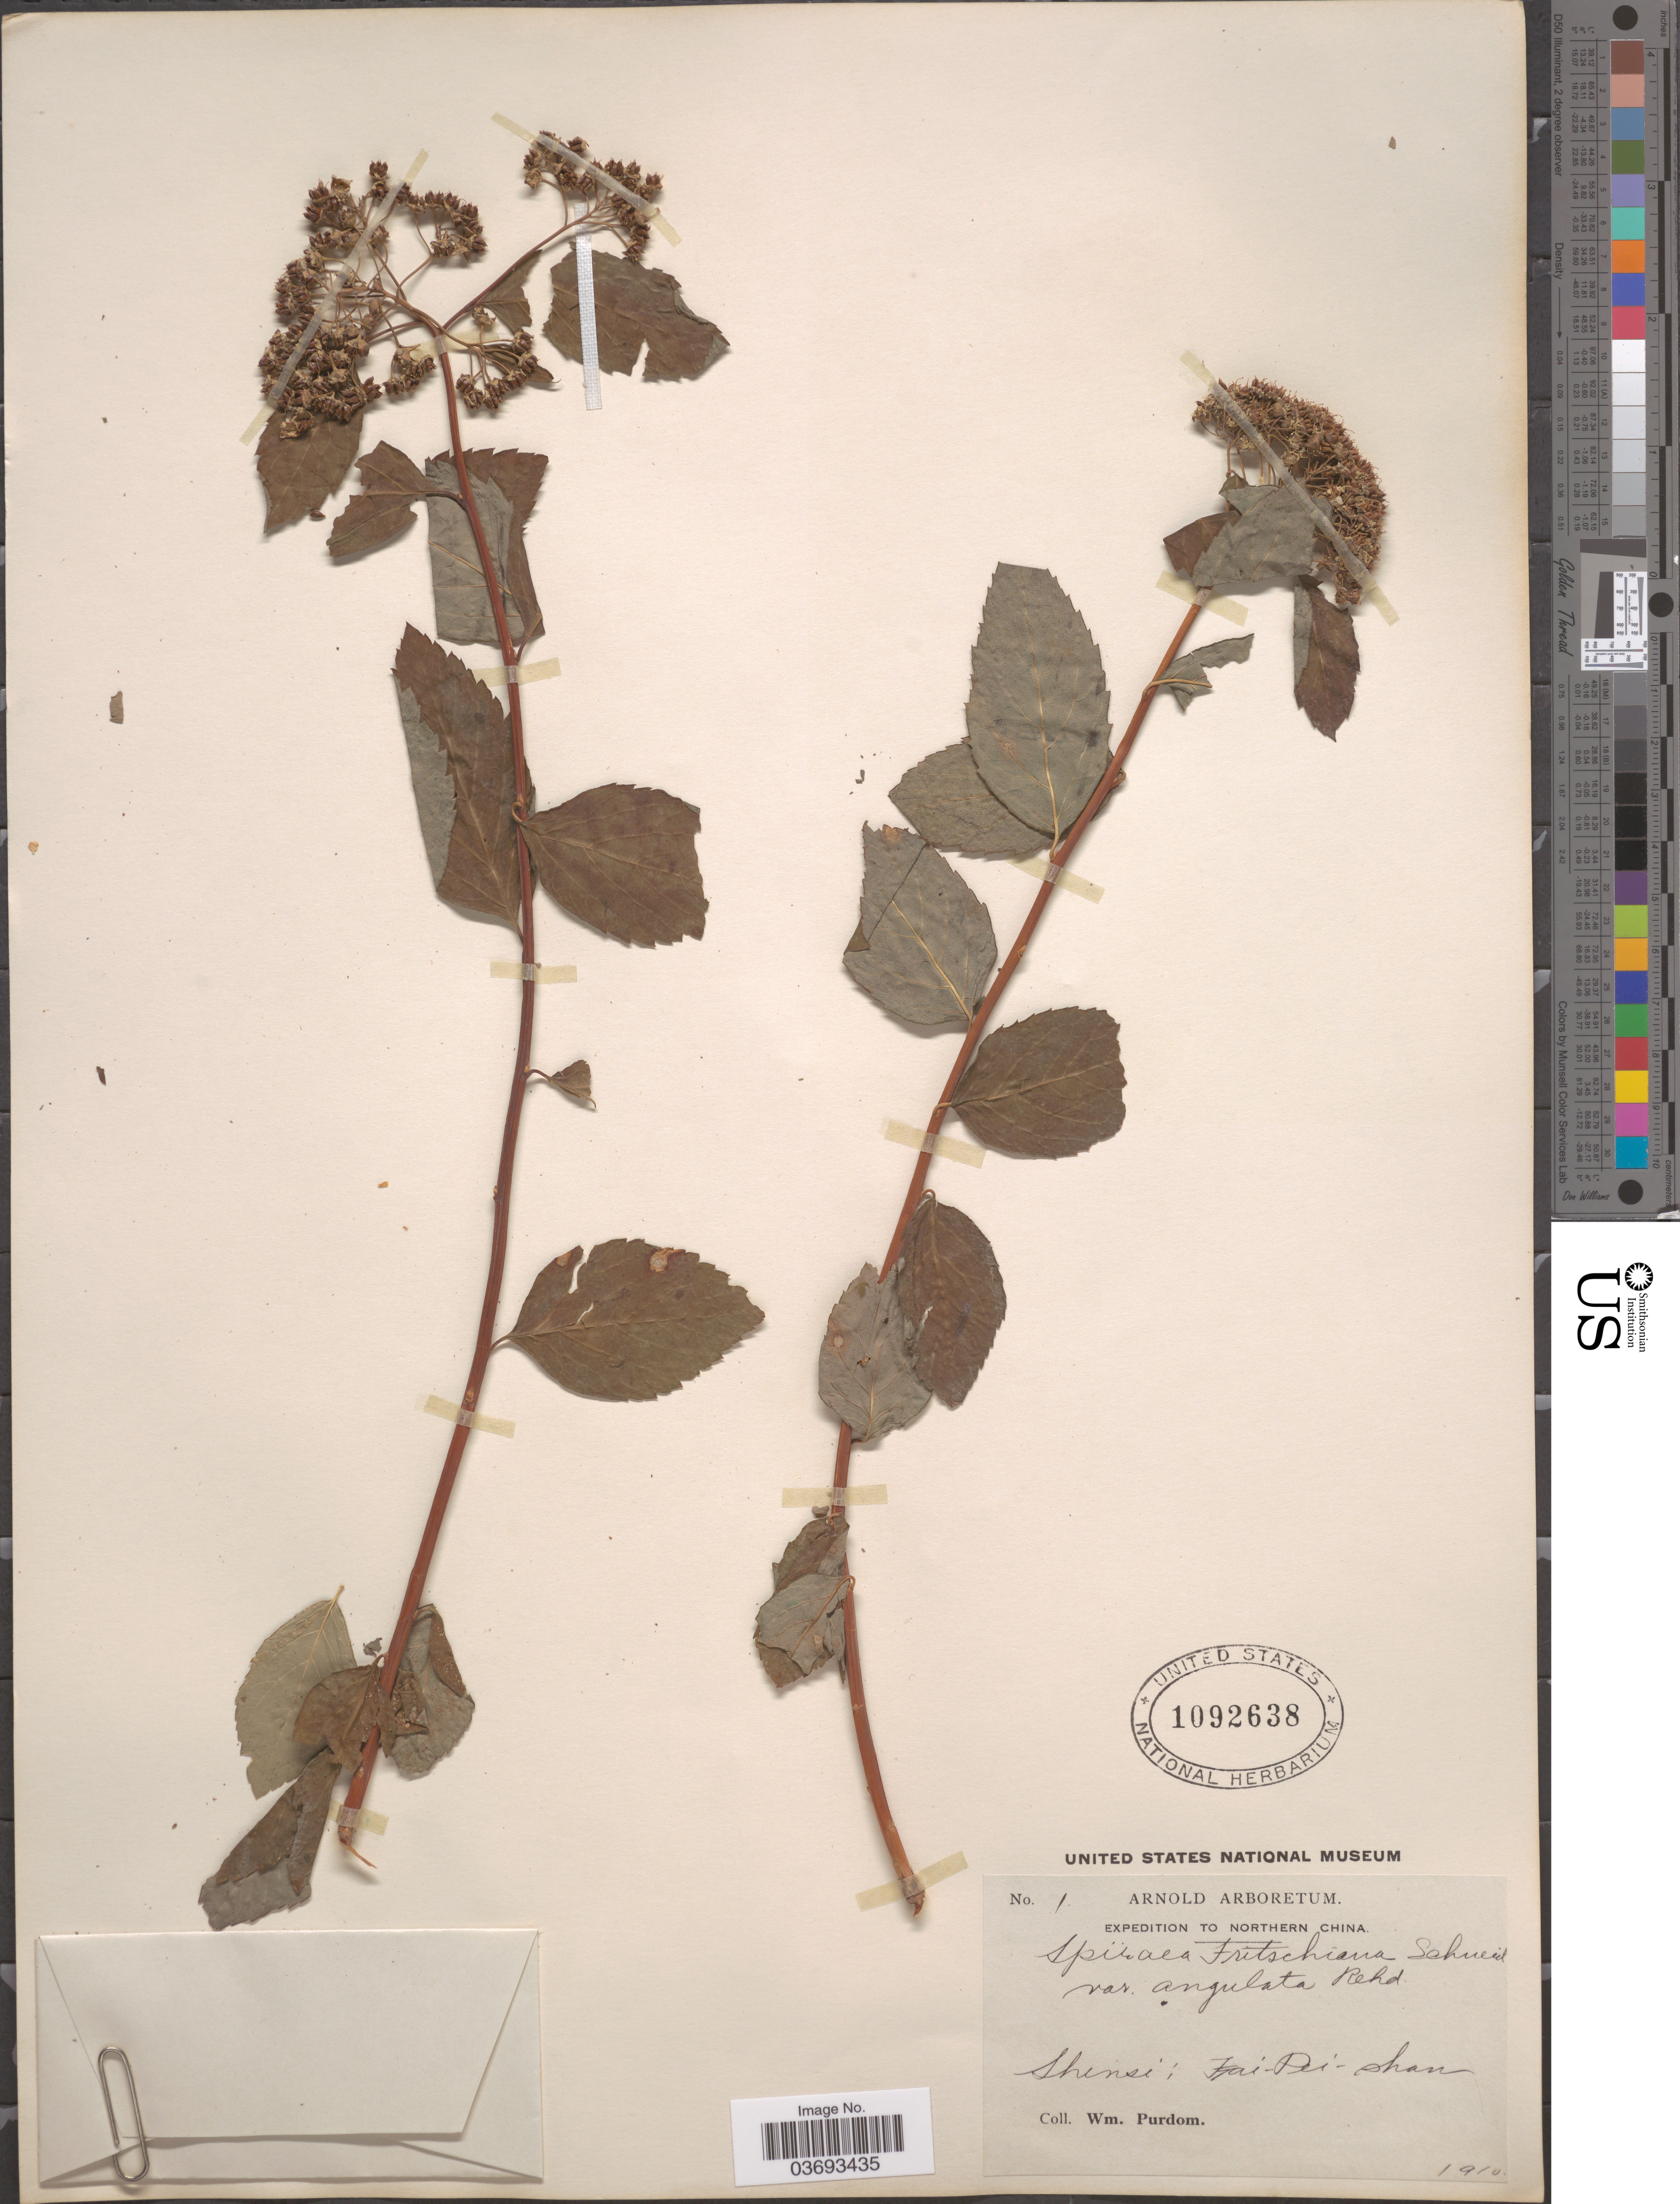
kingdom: Plantae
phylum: Tracheophyta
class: Magnoliopsida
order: Rosales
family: Rosaceae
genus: Spiraea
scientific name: Spiraea fritschiana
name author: C.K. Schneid.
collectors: W. Purdom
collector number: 1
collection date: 1910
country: China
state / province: Shaanxi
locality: Northern China. Shensi: Tai-Pei-shan.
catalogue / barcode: US 1092638